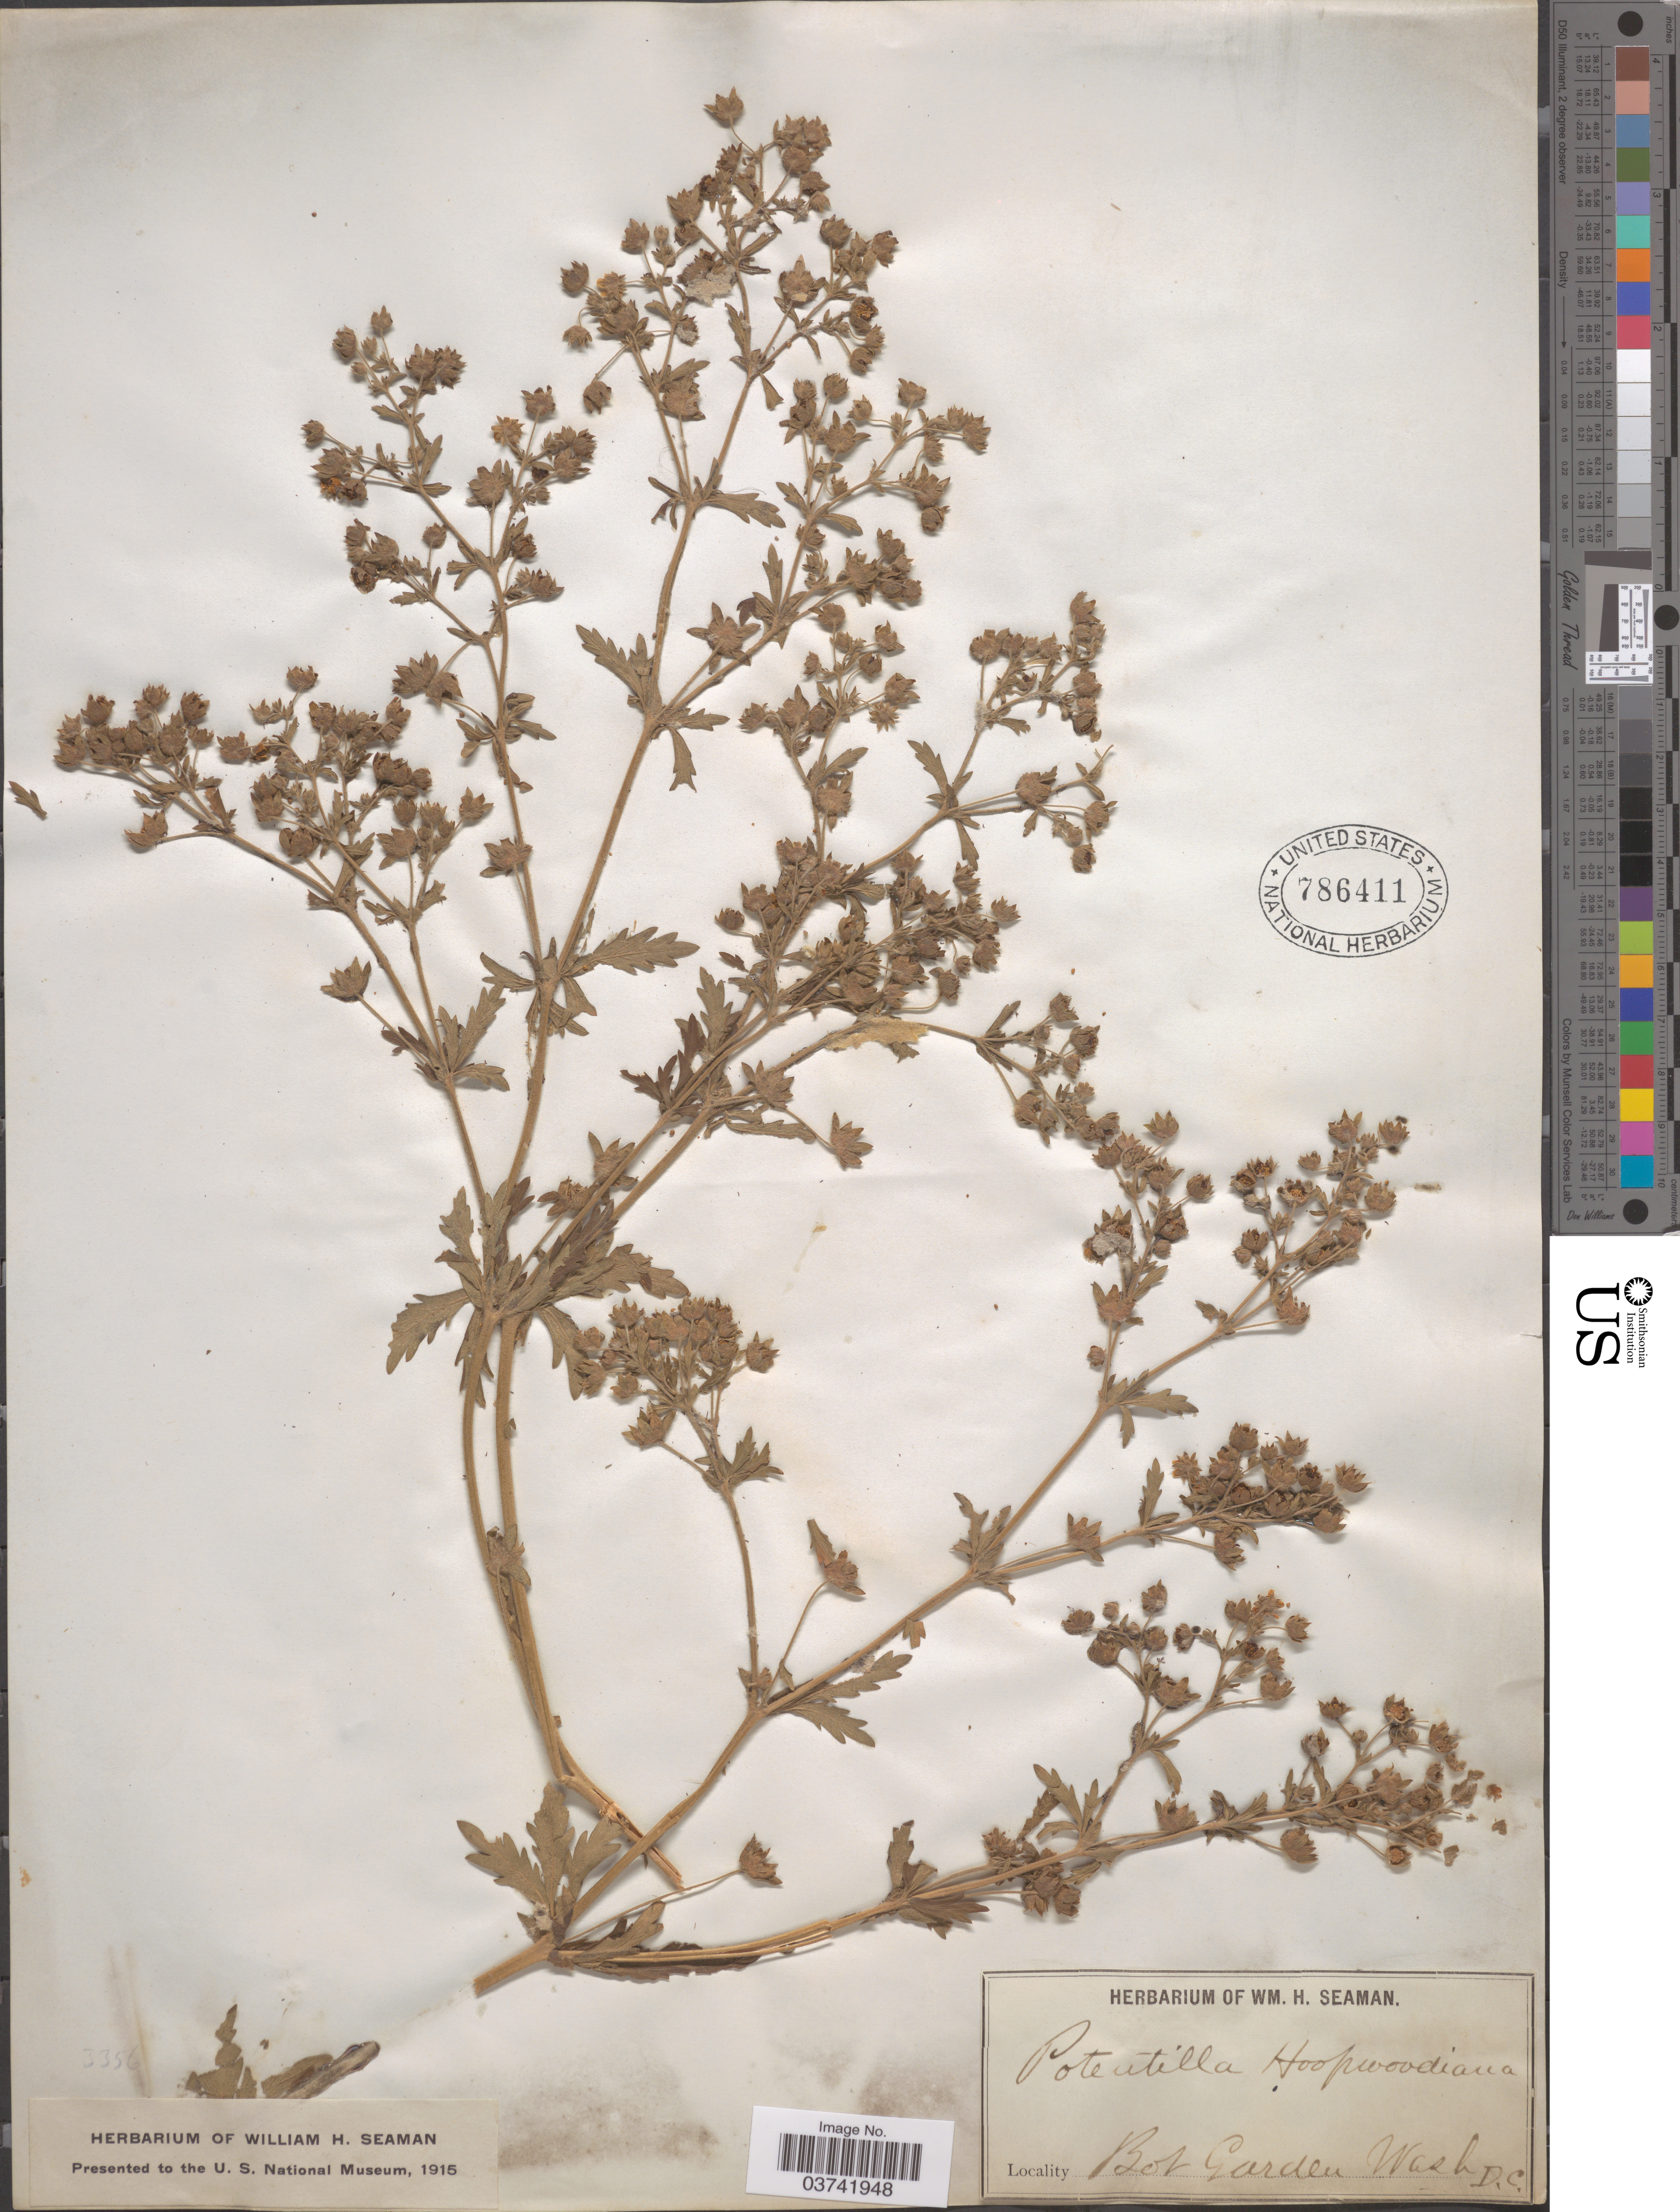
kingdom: Plantae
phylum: Tracheophyta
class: Magnoliopsida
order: Rosales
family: Rosaceae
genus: Potentilla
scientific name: Potentilla x hopwoodiana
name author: Sweet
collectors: Ex herb. W. H. Seaman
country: United States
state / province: District of Columbia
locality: Bot Garden Wash. D.C.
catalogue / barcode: US 786411